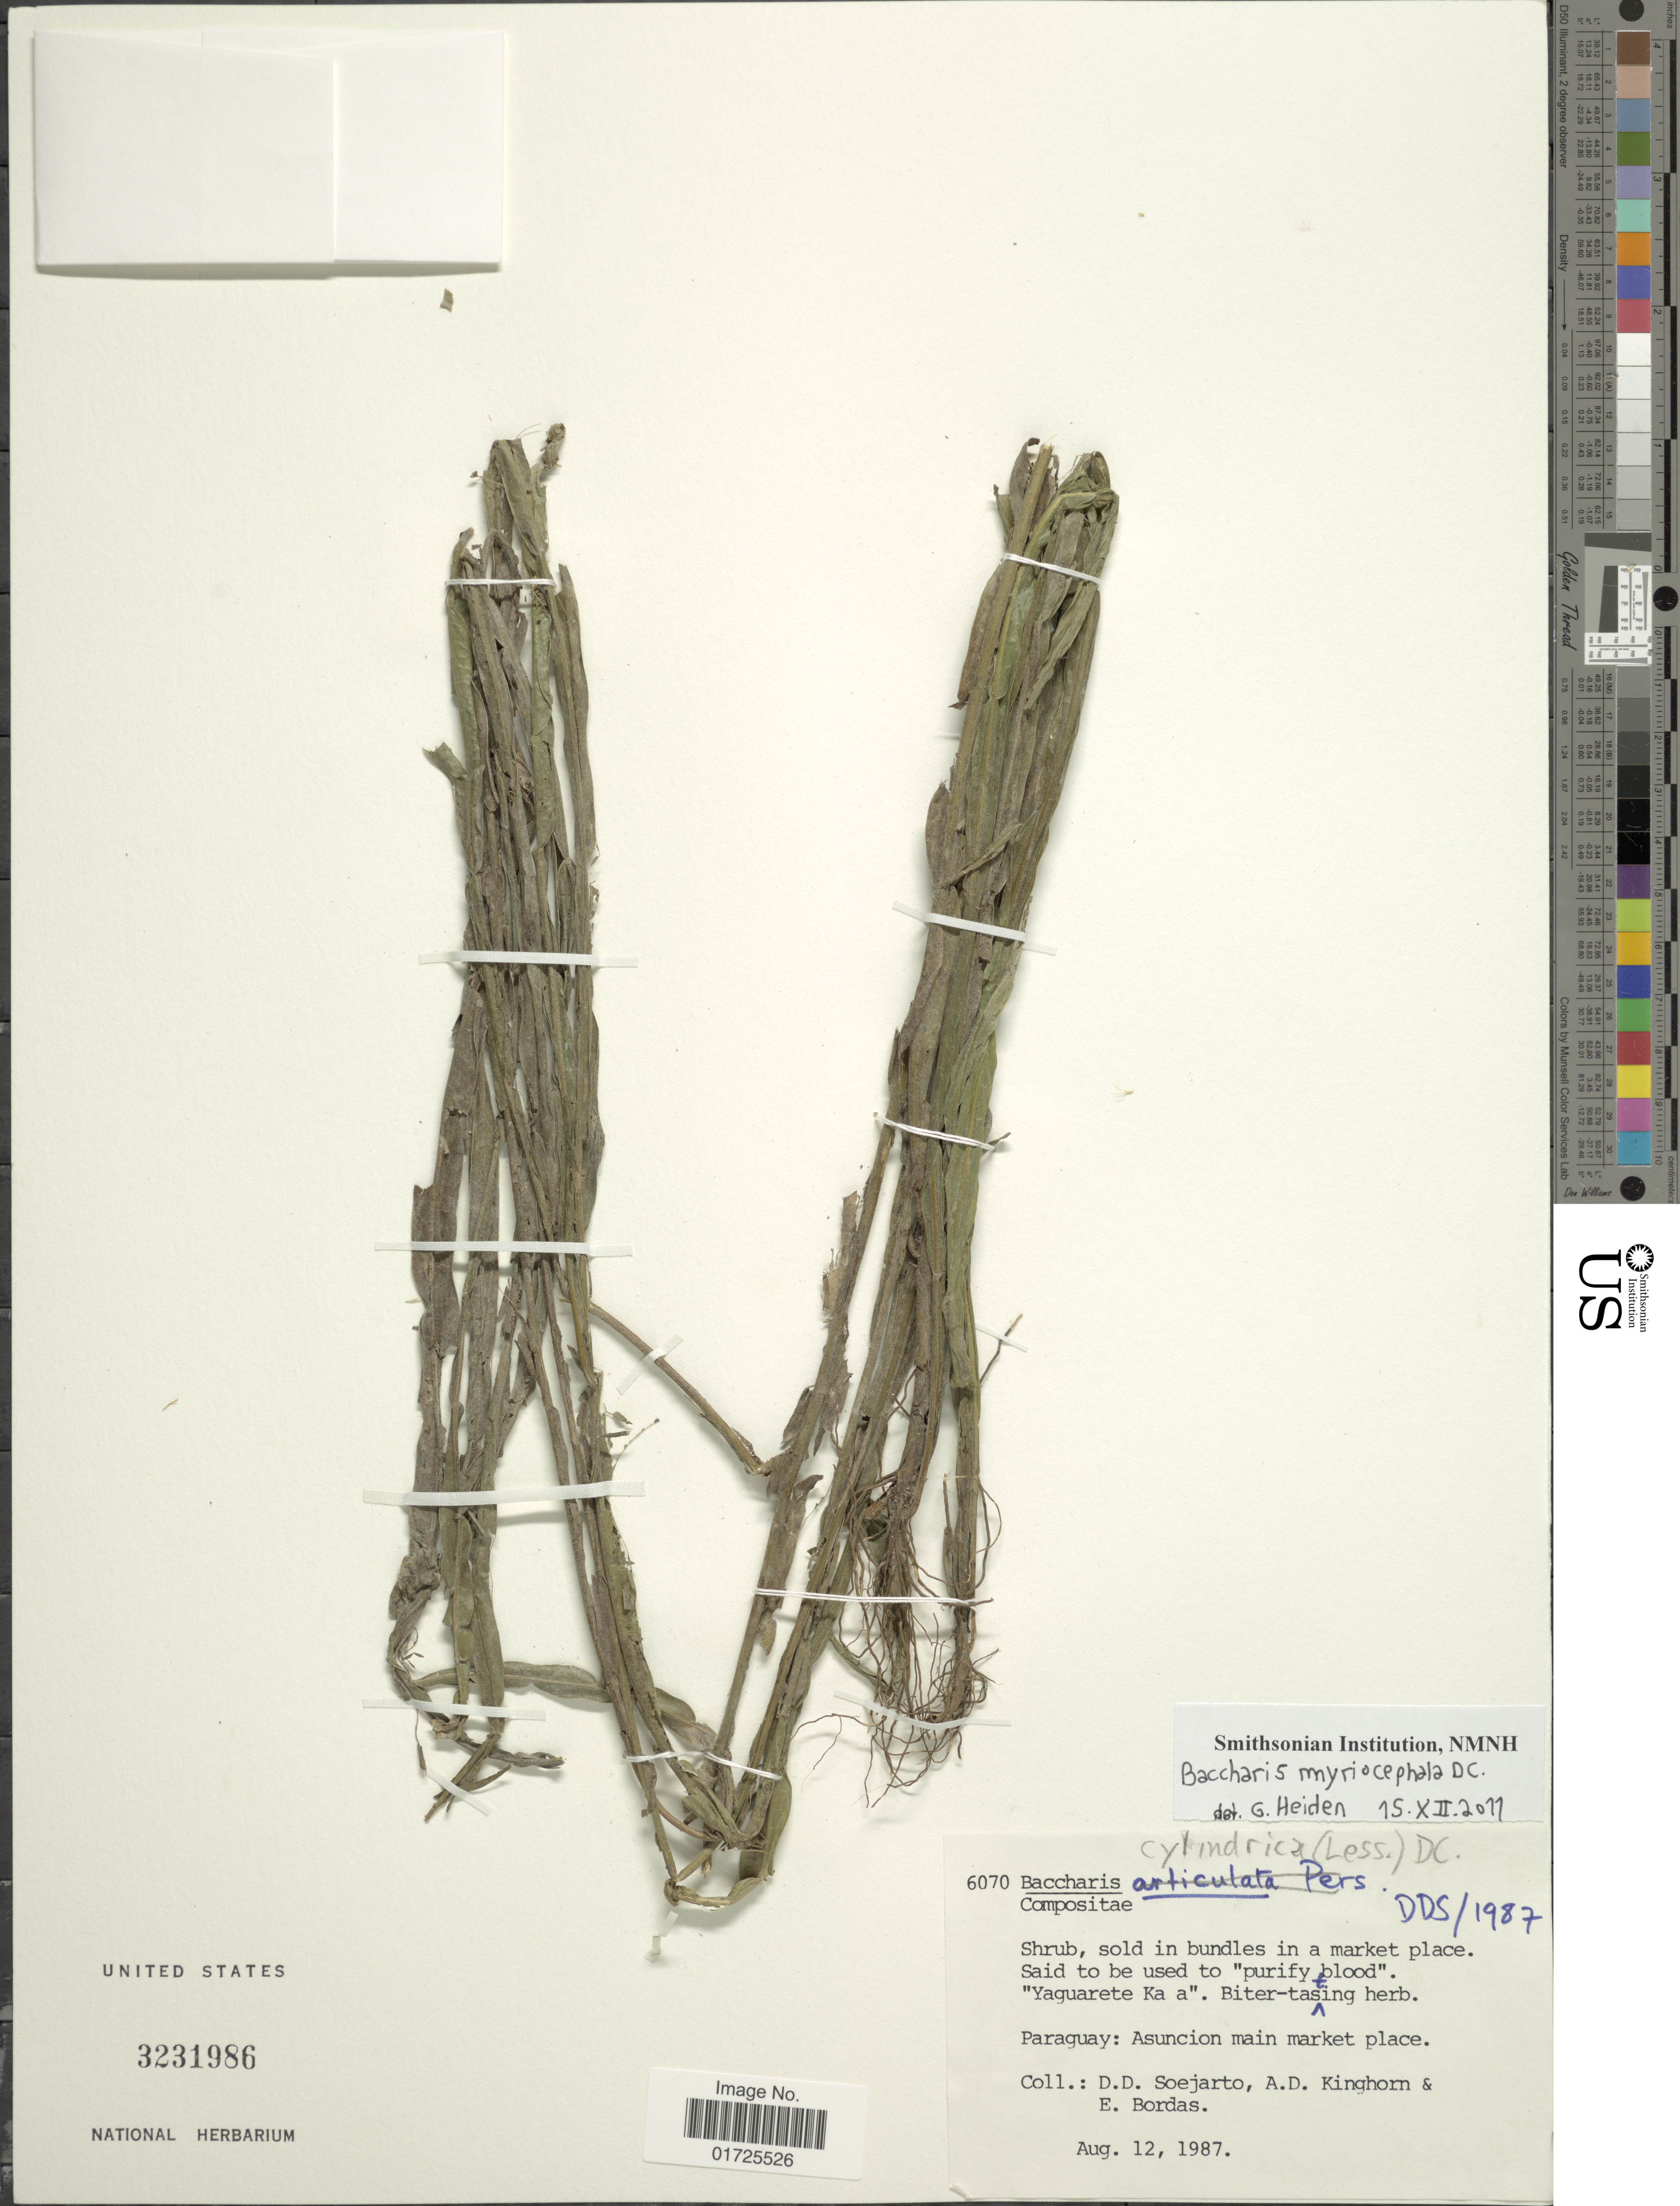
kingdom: Plantae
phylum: Tracheophyta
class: Magnoliopsida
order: Asterales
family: Asteraceae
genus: Baccharis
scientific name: Baccharis myriocephala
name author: DC.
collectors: A. Kinghorn & E. Bordas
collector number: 6070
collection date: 1987-08-12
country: Paraguay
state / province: Asuncion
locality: Paraguay: Asuncion main market place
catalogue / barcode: US 3231986